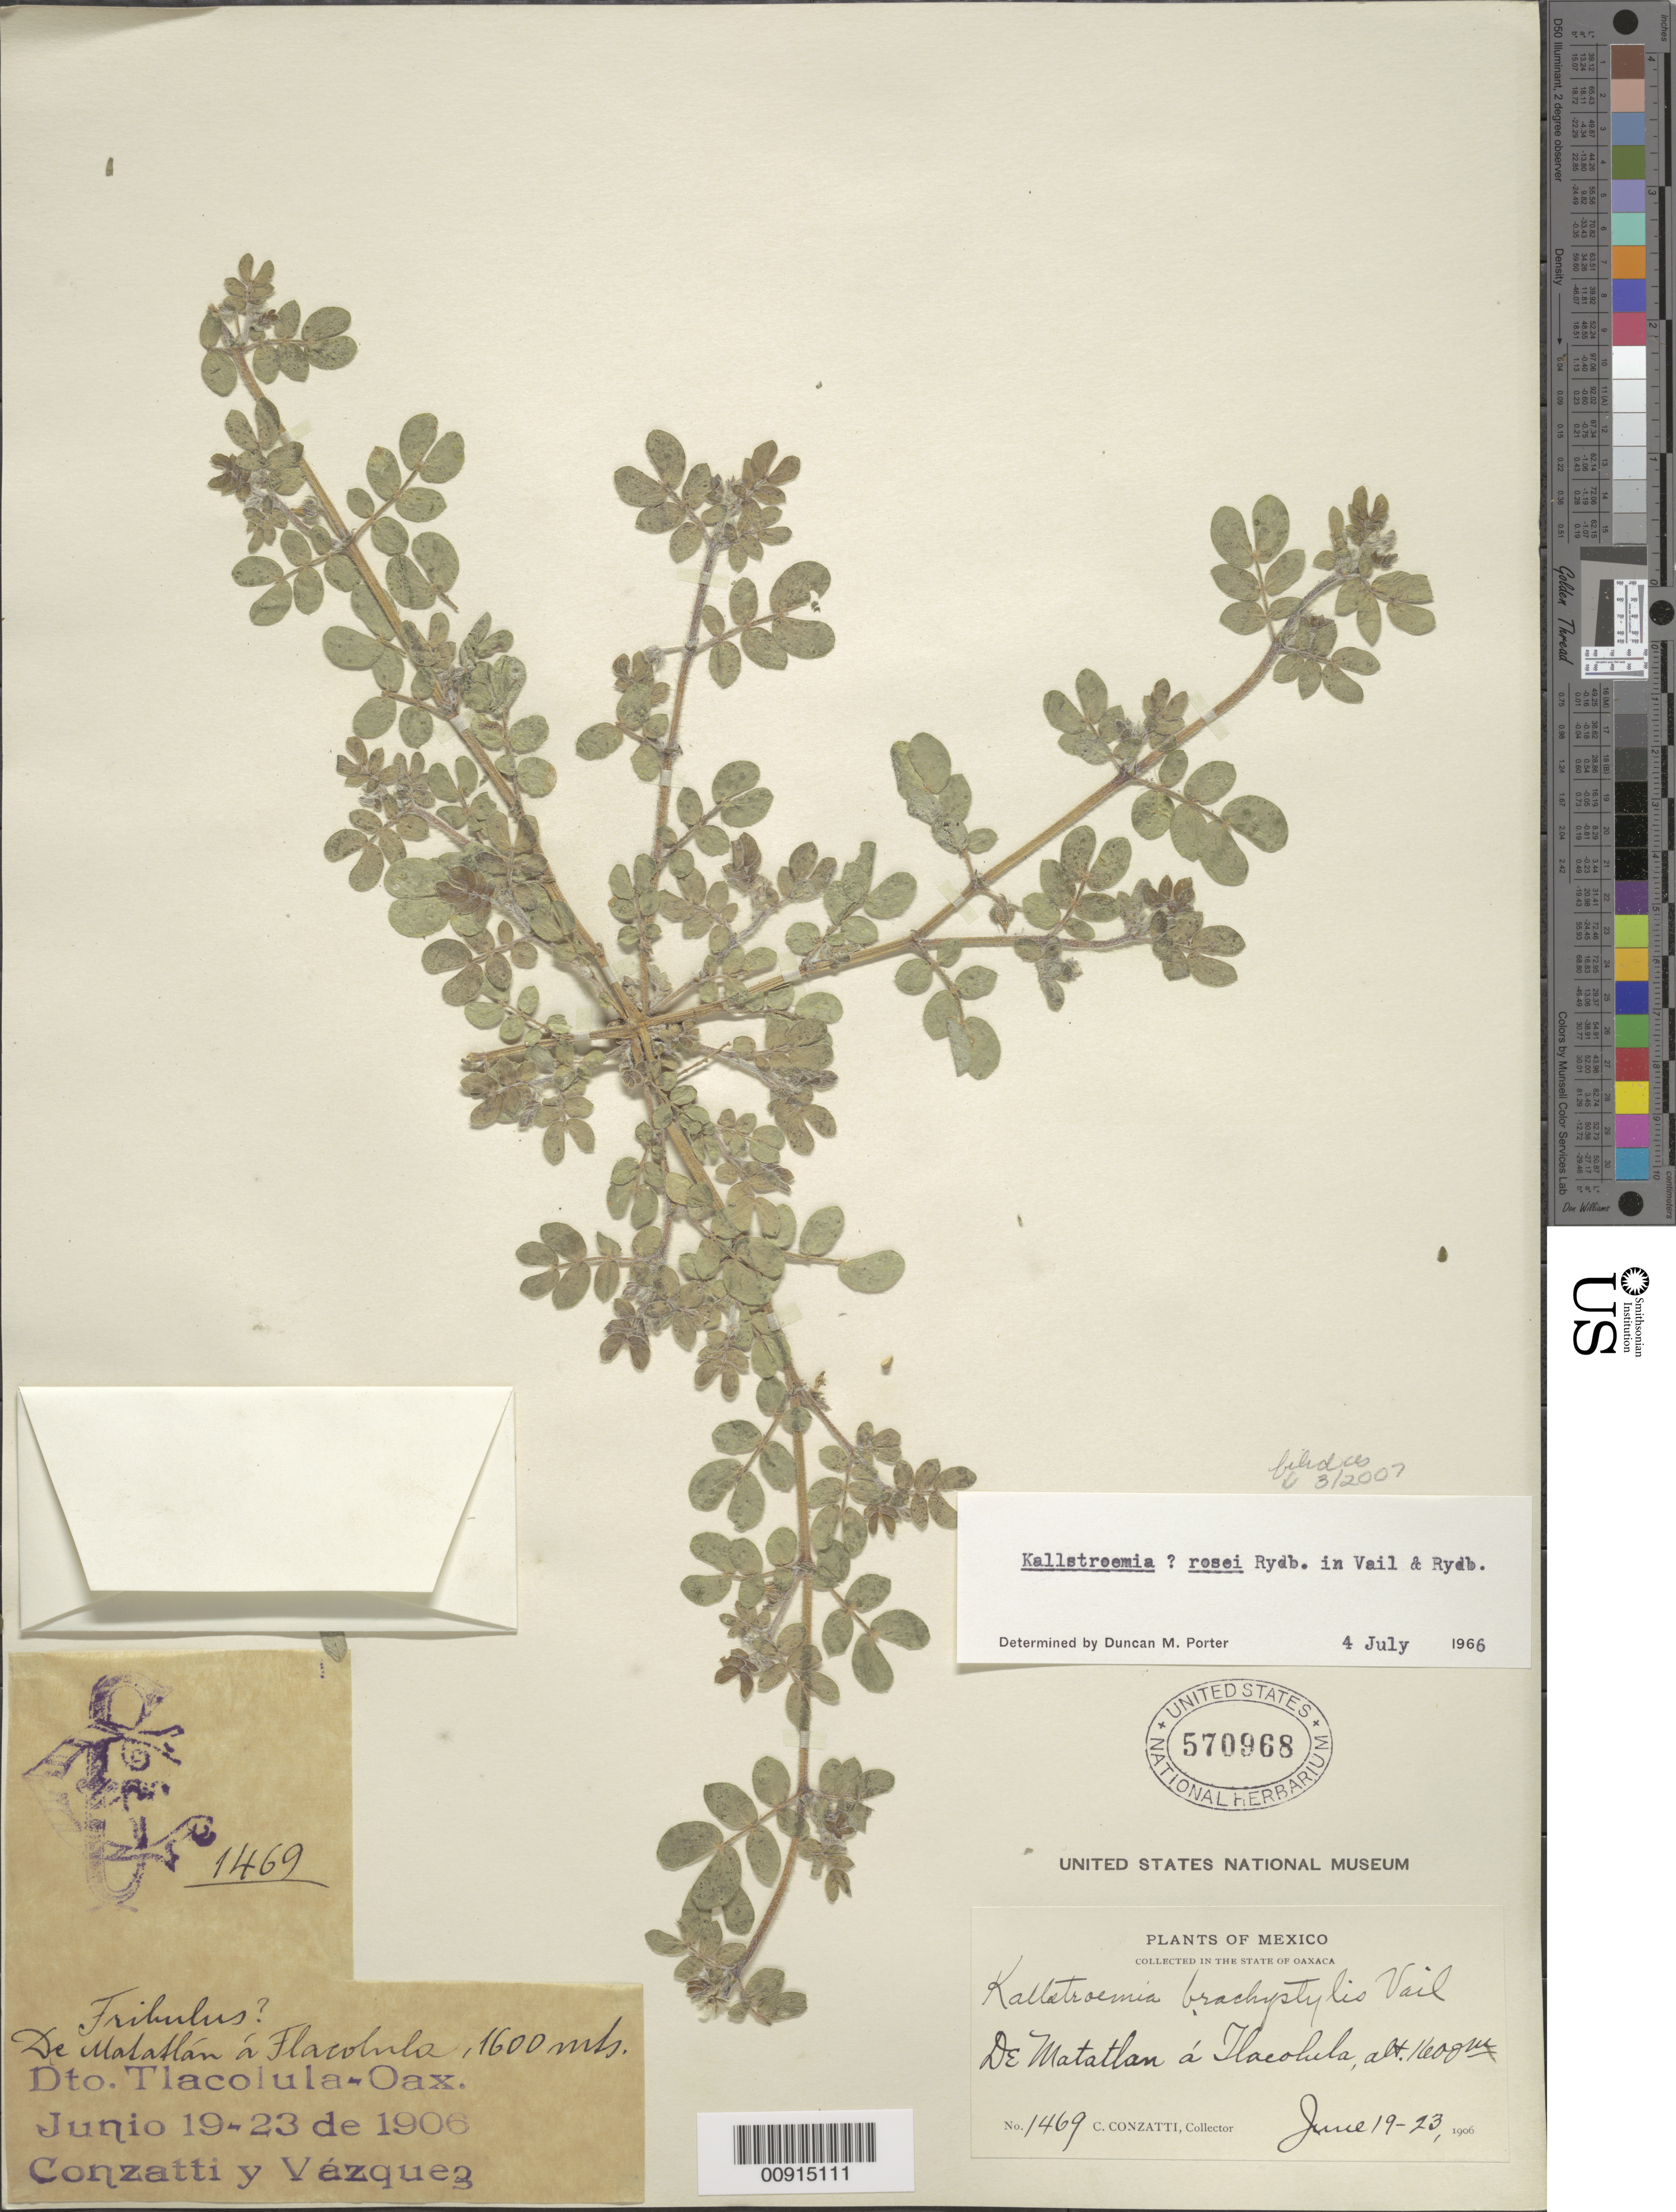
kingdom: Plantae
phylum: Tracheophyta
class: Magnoliopsida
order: Zygophyllales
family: Zygophyllaceae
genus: Kallstroemia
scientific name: Kallstroemia rosei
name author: Rydb.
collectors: C. Conzatti & -. Vazquez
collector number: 1469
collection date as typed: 19 Jun 1906 to 23 Jun 1906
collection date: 1906-06-19/1906-06-23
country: Mexico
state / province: Oaxaca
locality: Oaxaca: De Matatlán a Tlacolula.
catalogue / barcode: US 570968